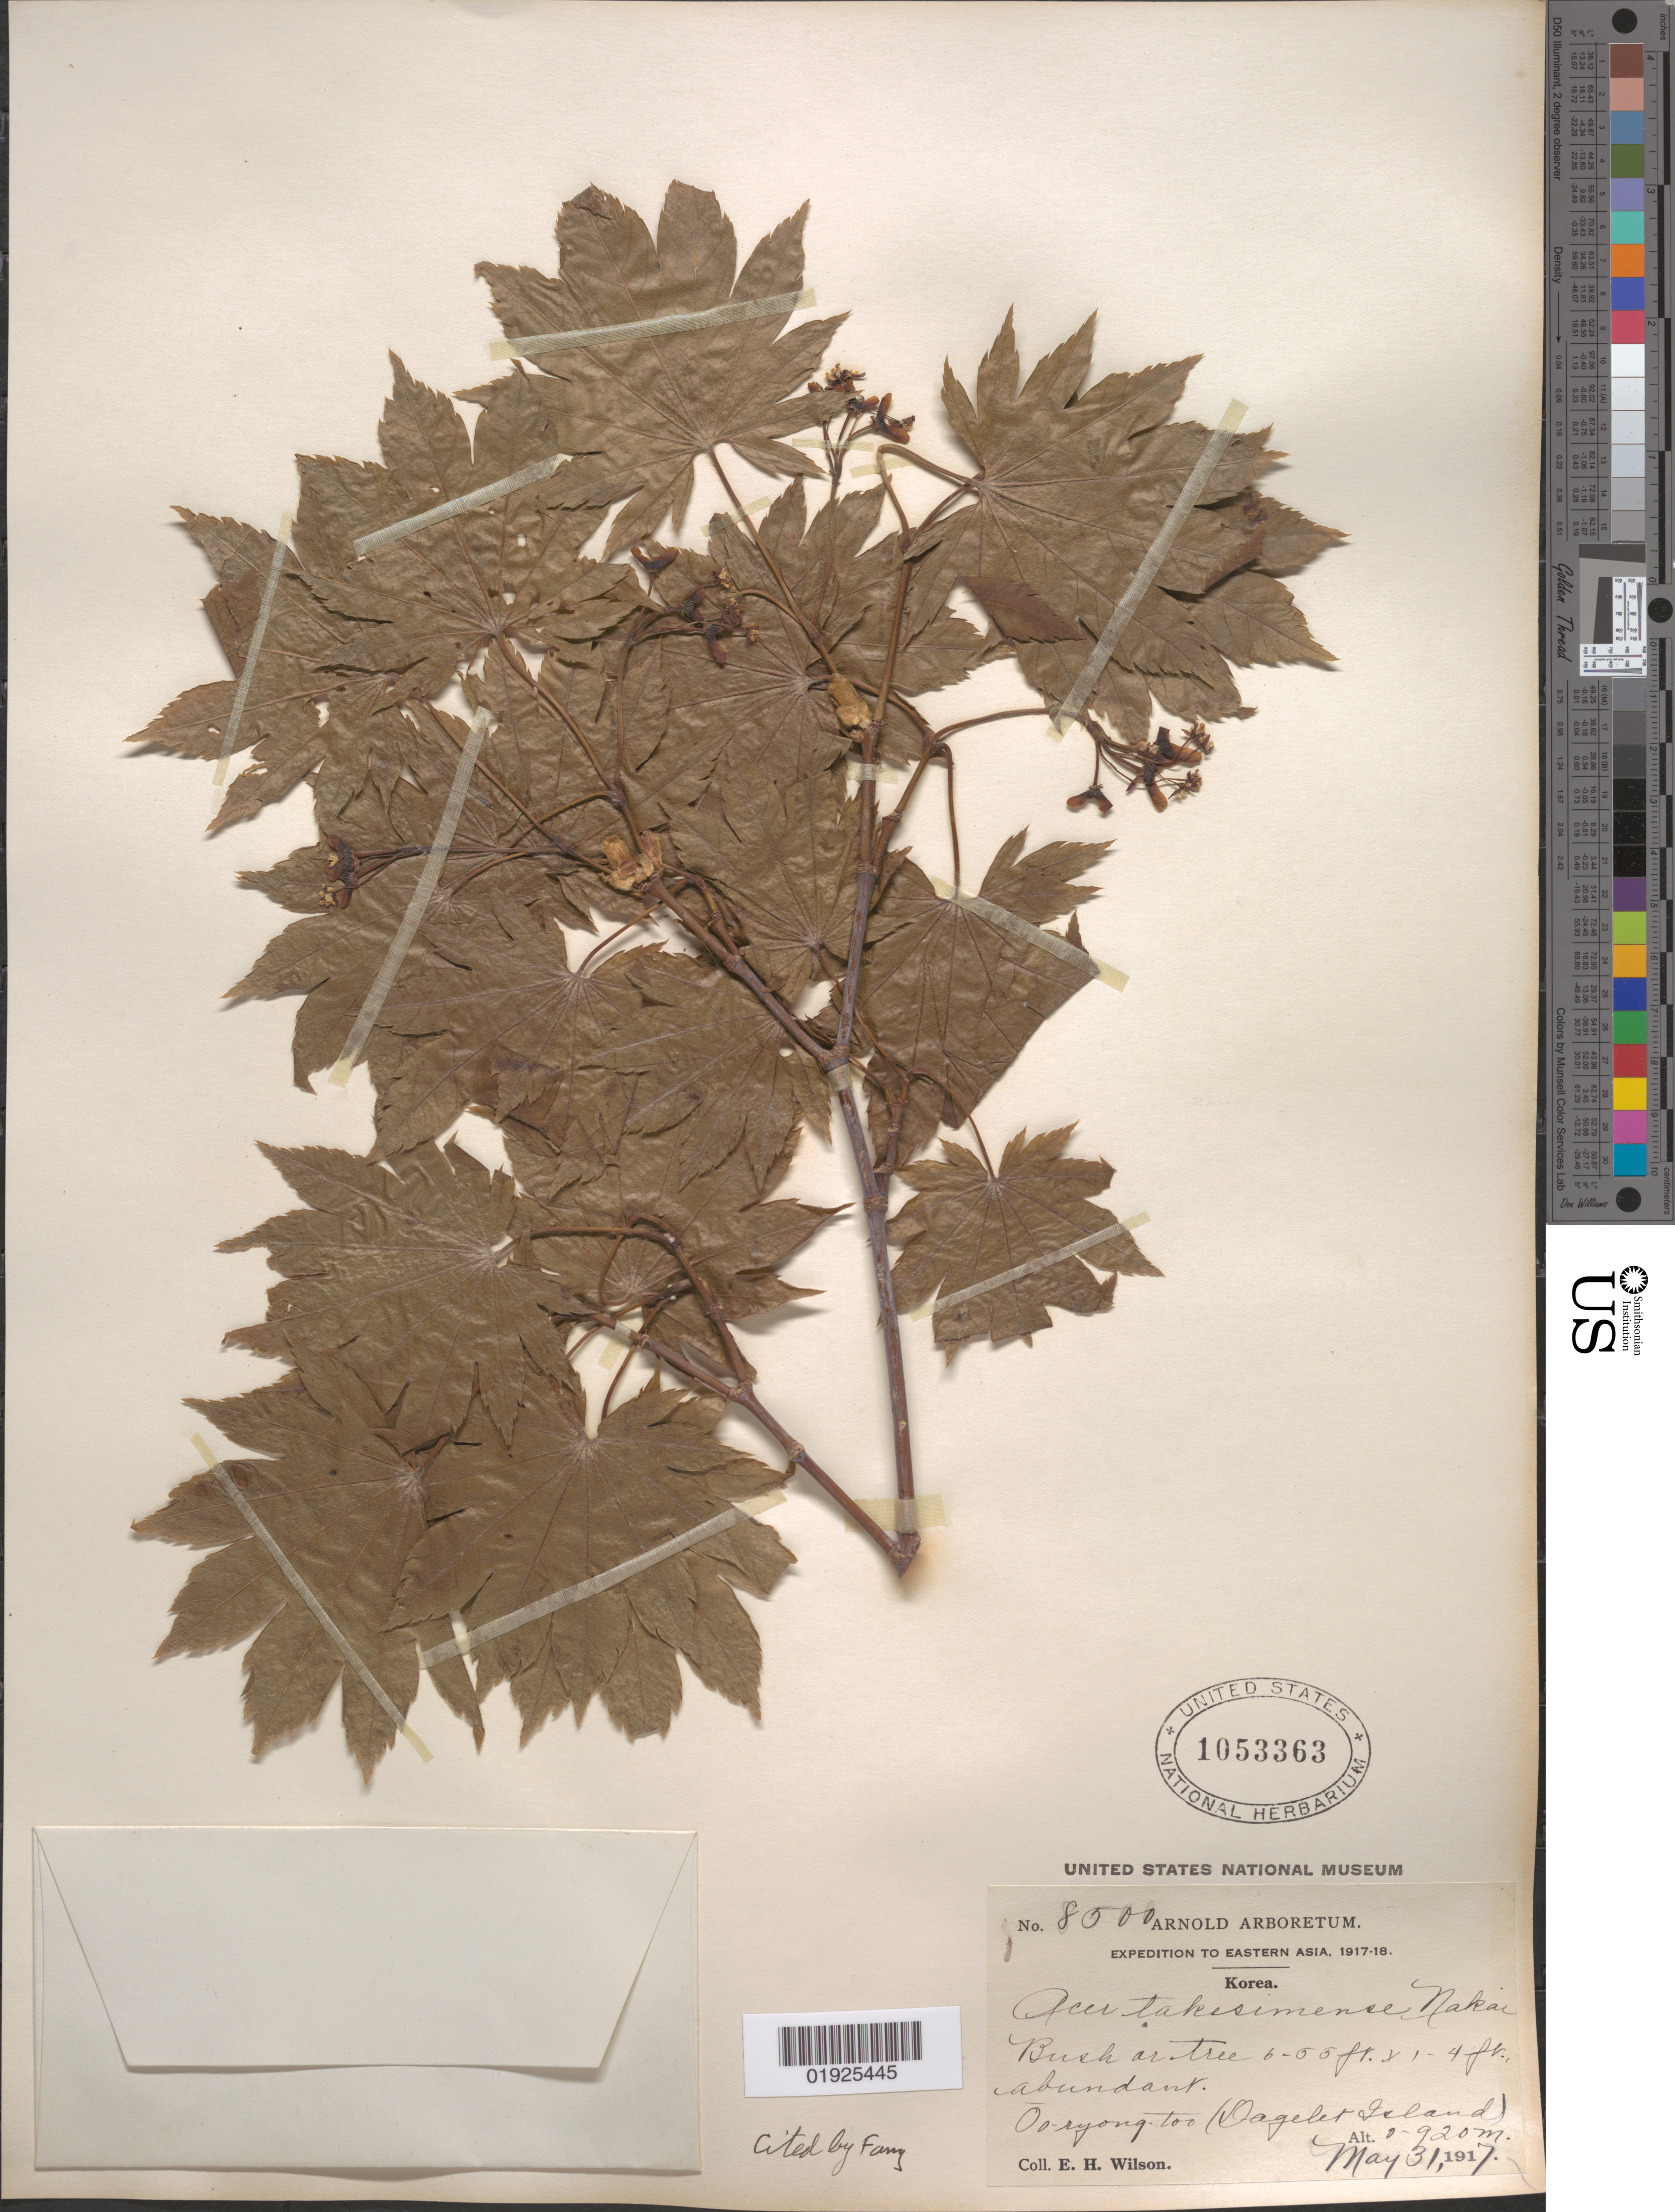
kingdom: Plantae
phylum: Tracheophyta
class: Magnoliopsida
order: Sapindales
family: Sapindaceae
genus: Acer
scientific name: Acer takesimense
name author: Nakai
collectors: E. H. Wilson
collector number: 8500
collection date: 1917-05-31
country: South Korea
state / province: North Gyeongsang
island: Dagelet I. [Ulleung-do]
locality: Oo-ryong-tao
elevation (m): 0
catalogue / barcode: US 1053363